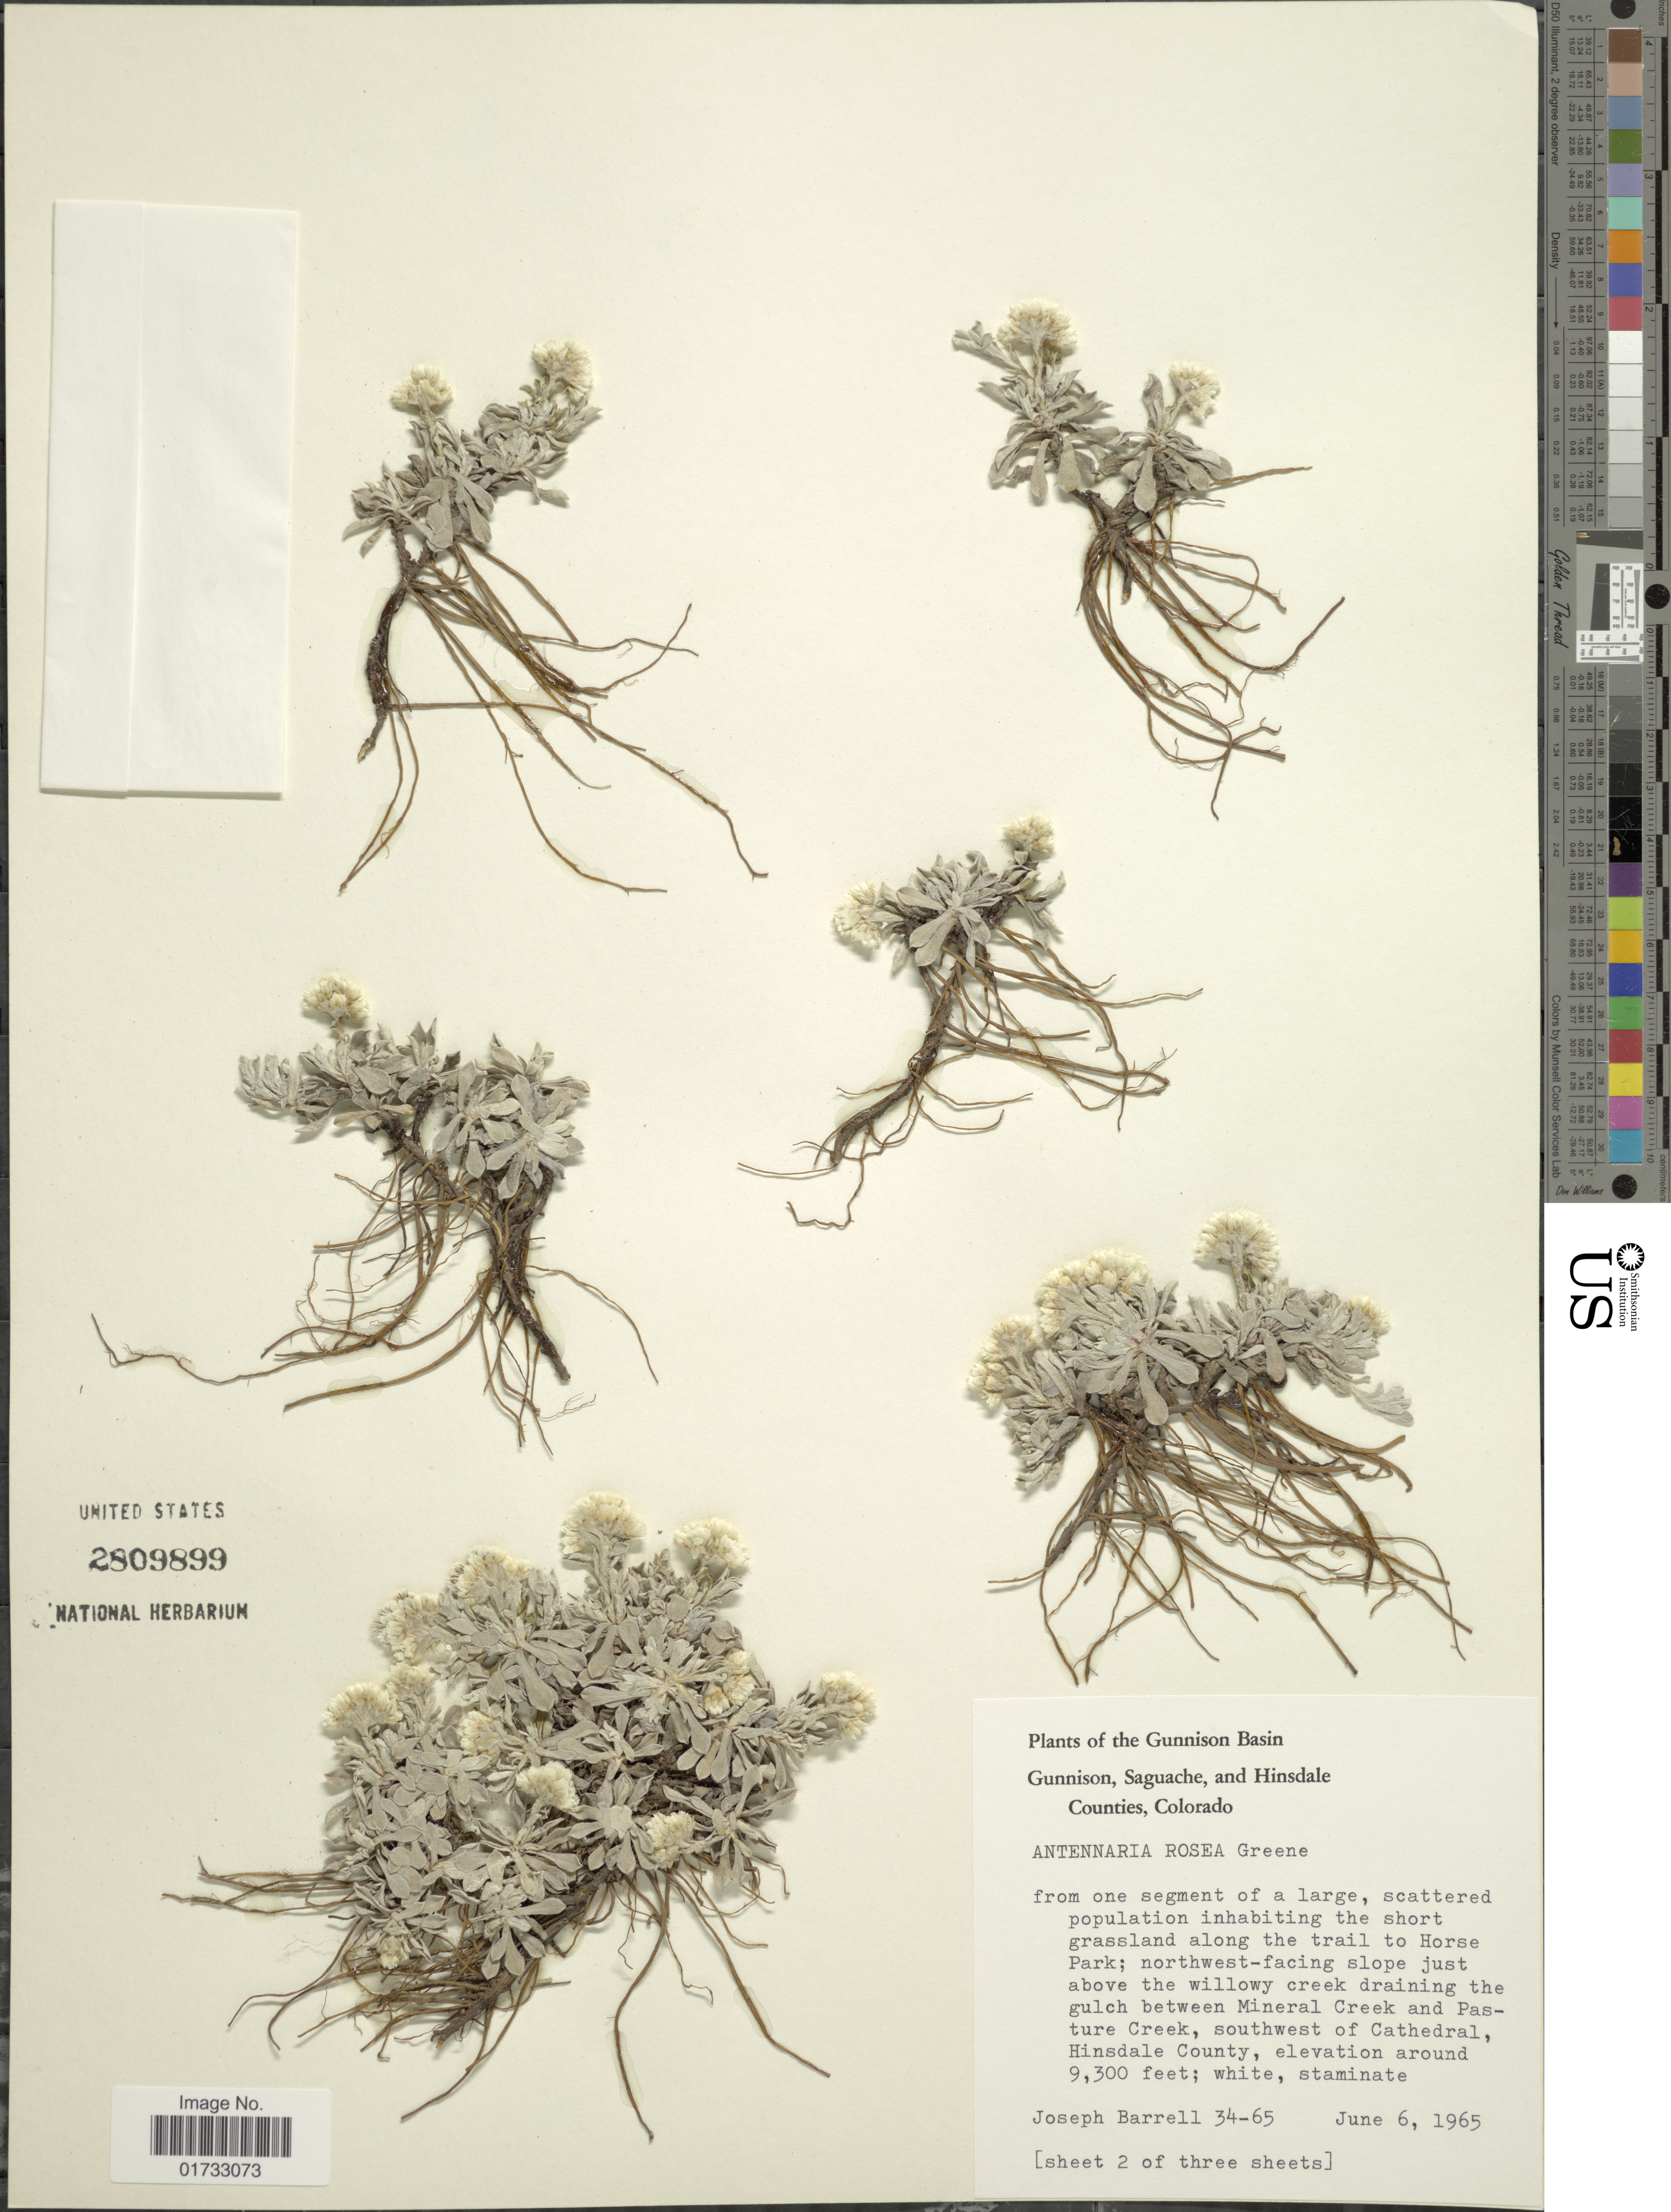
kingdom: Plantae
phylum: Tracheophyta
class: Magnoliopsida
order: Asterales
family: Asteraceae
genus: Antennaria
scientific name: Antennaria rosea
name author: Greene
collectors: J. Barrell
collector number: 34-65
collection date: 1965-06-06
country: United States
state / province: Colorado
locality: Gunnison Basin, along the trail to Horse Park; northwest-facing slope just above the willowy creek draining the gulch between Mineral Creek and Pasture Creek, southwest of Cathedral, Hinsdale County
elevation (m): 2835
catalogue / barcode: US 2809899